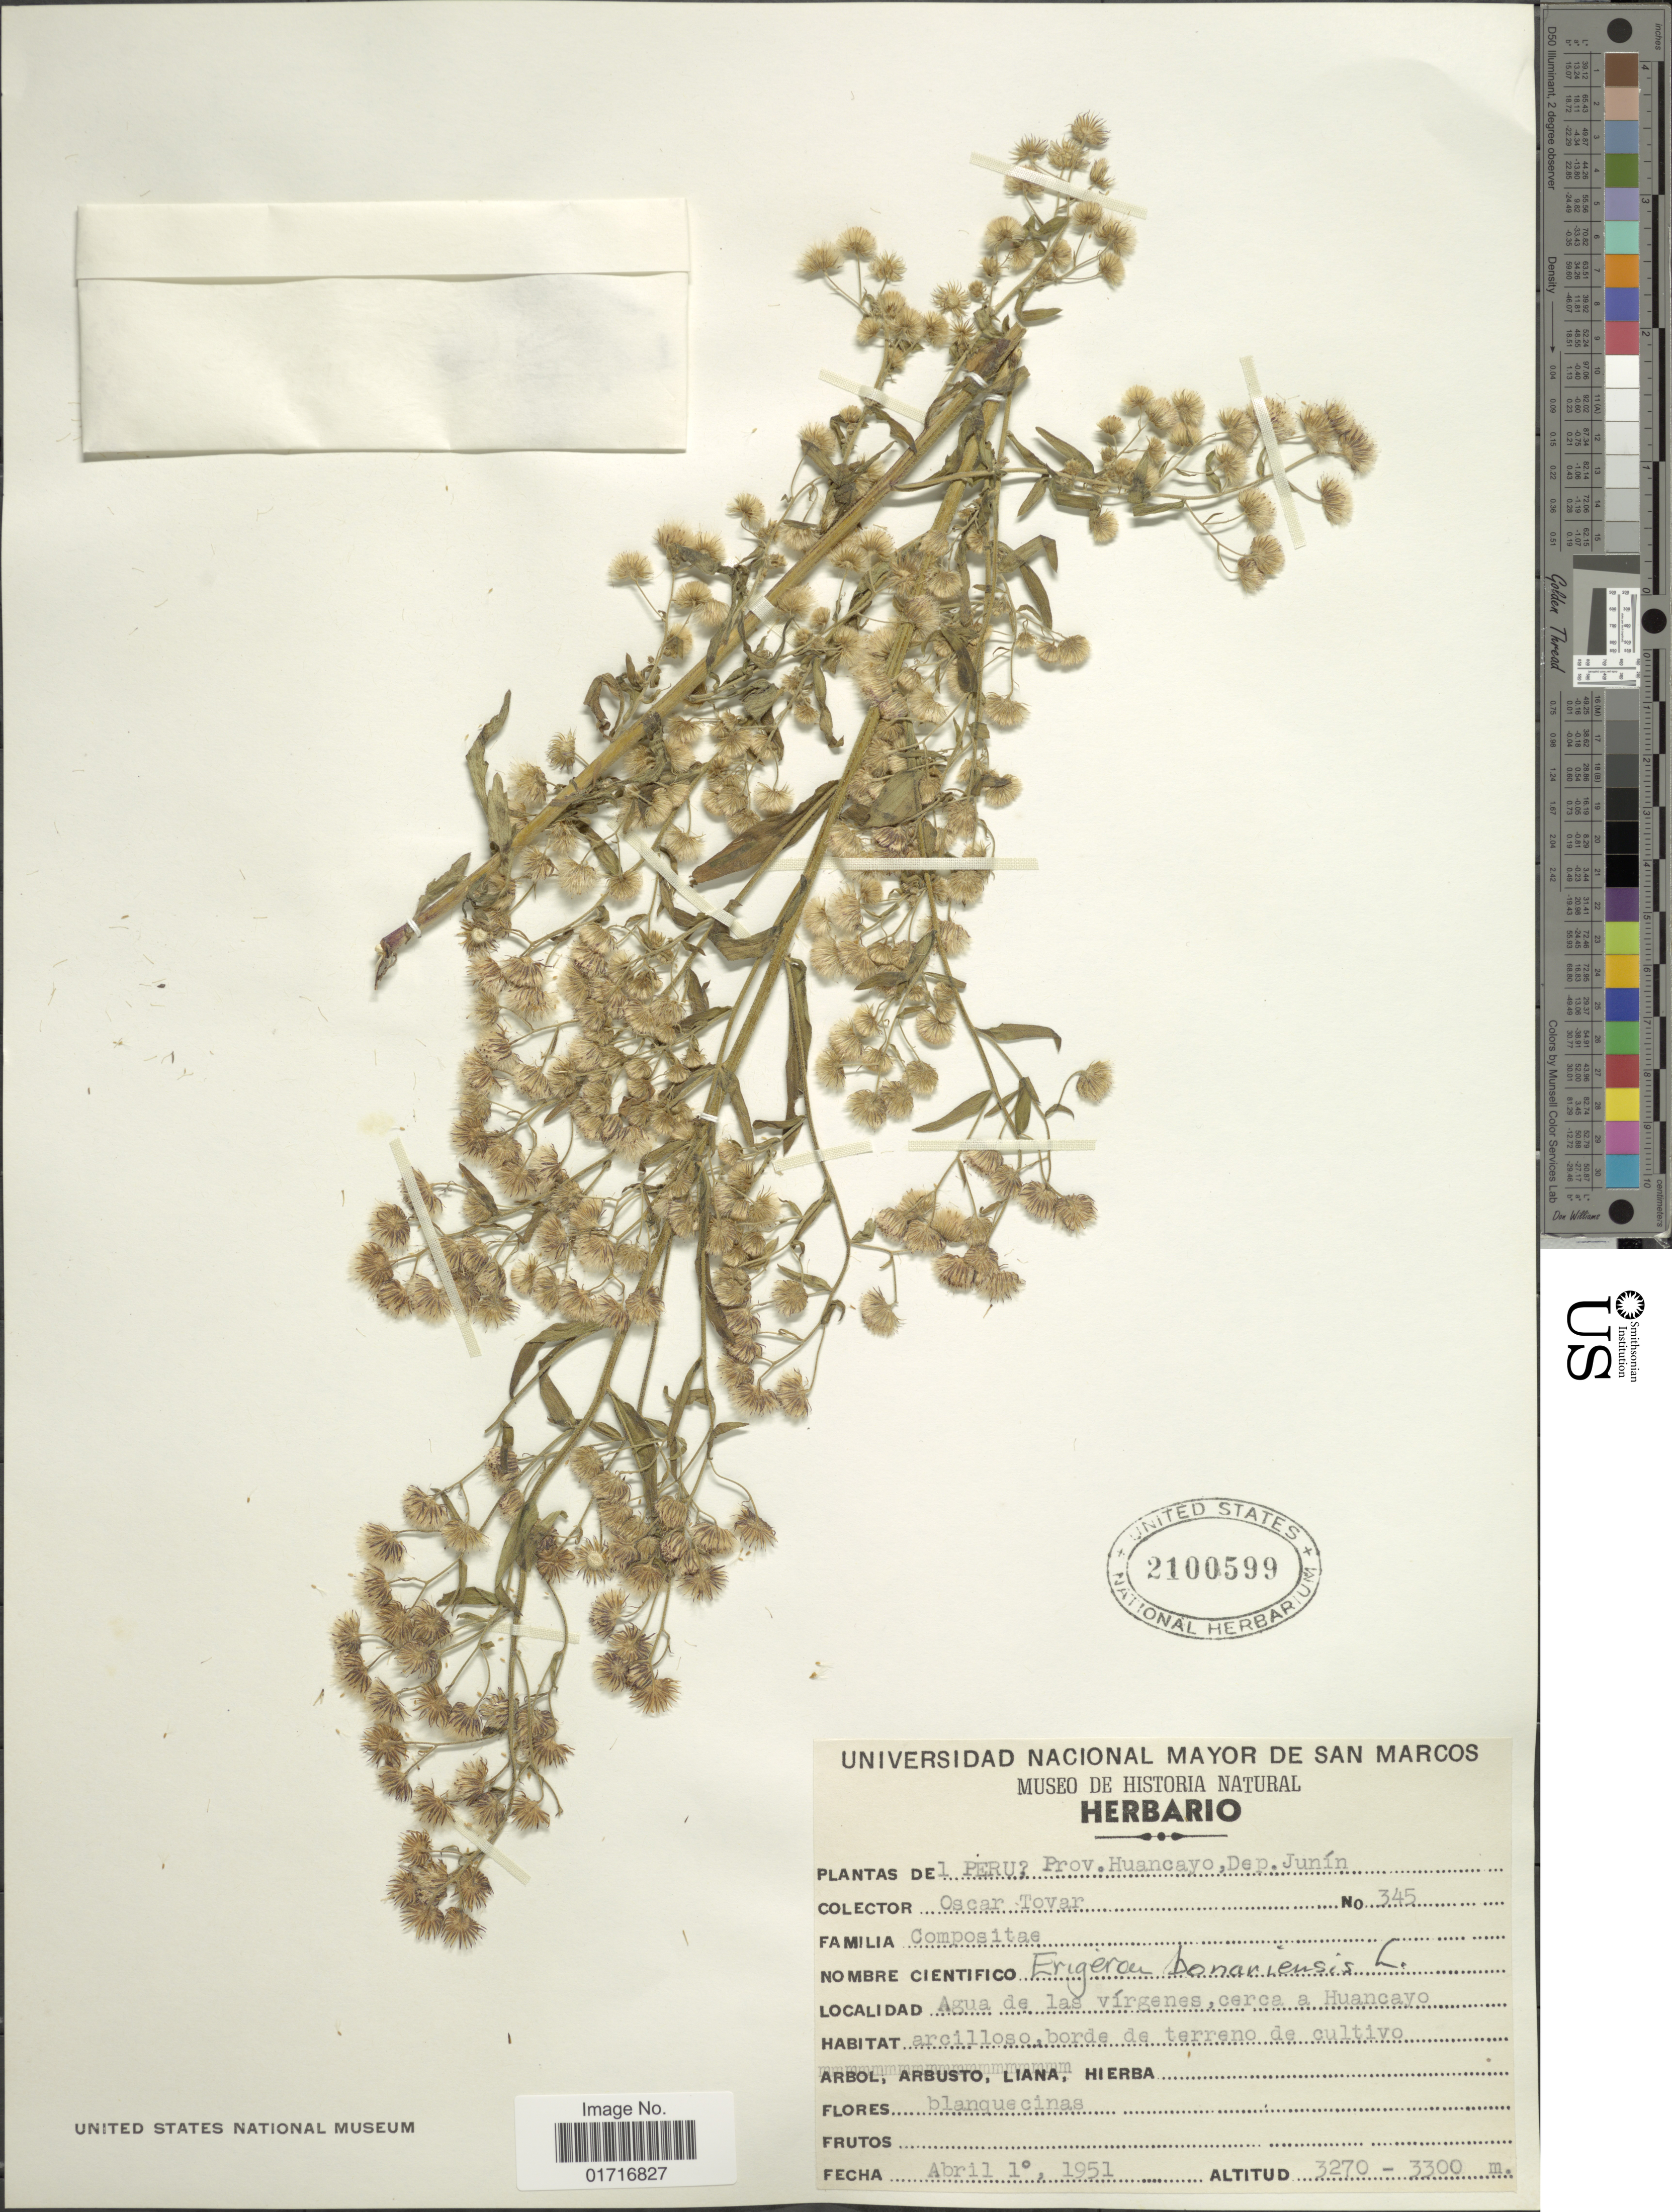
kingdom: Plantae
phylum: Tracheophyta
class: Magnoliopsida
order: Asterales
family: Asteraceae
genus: Conyza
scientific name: Conyza bonariensis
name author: (L.) Cronq.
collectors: Ó. Tovar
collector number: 345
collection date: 1951-04-01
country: Peru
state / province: Junín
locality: Prov. Huancayo, Dep. Junin. Agua de las virgenses, cerca a Huancavo.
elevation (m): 3270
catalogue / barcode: US 2100599